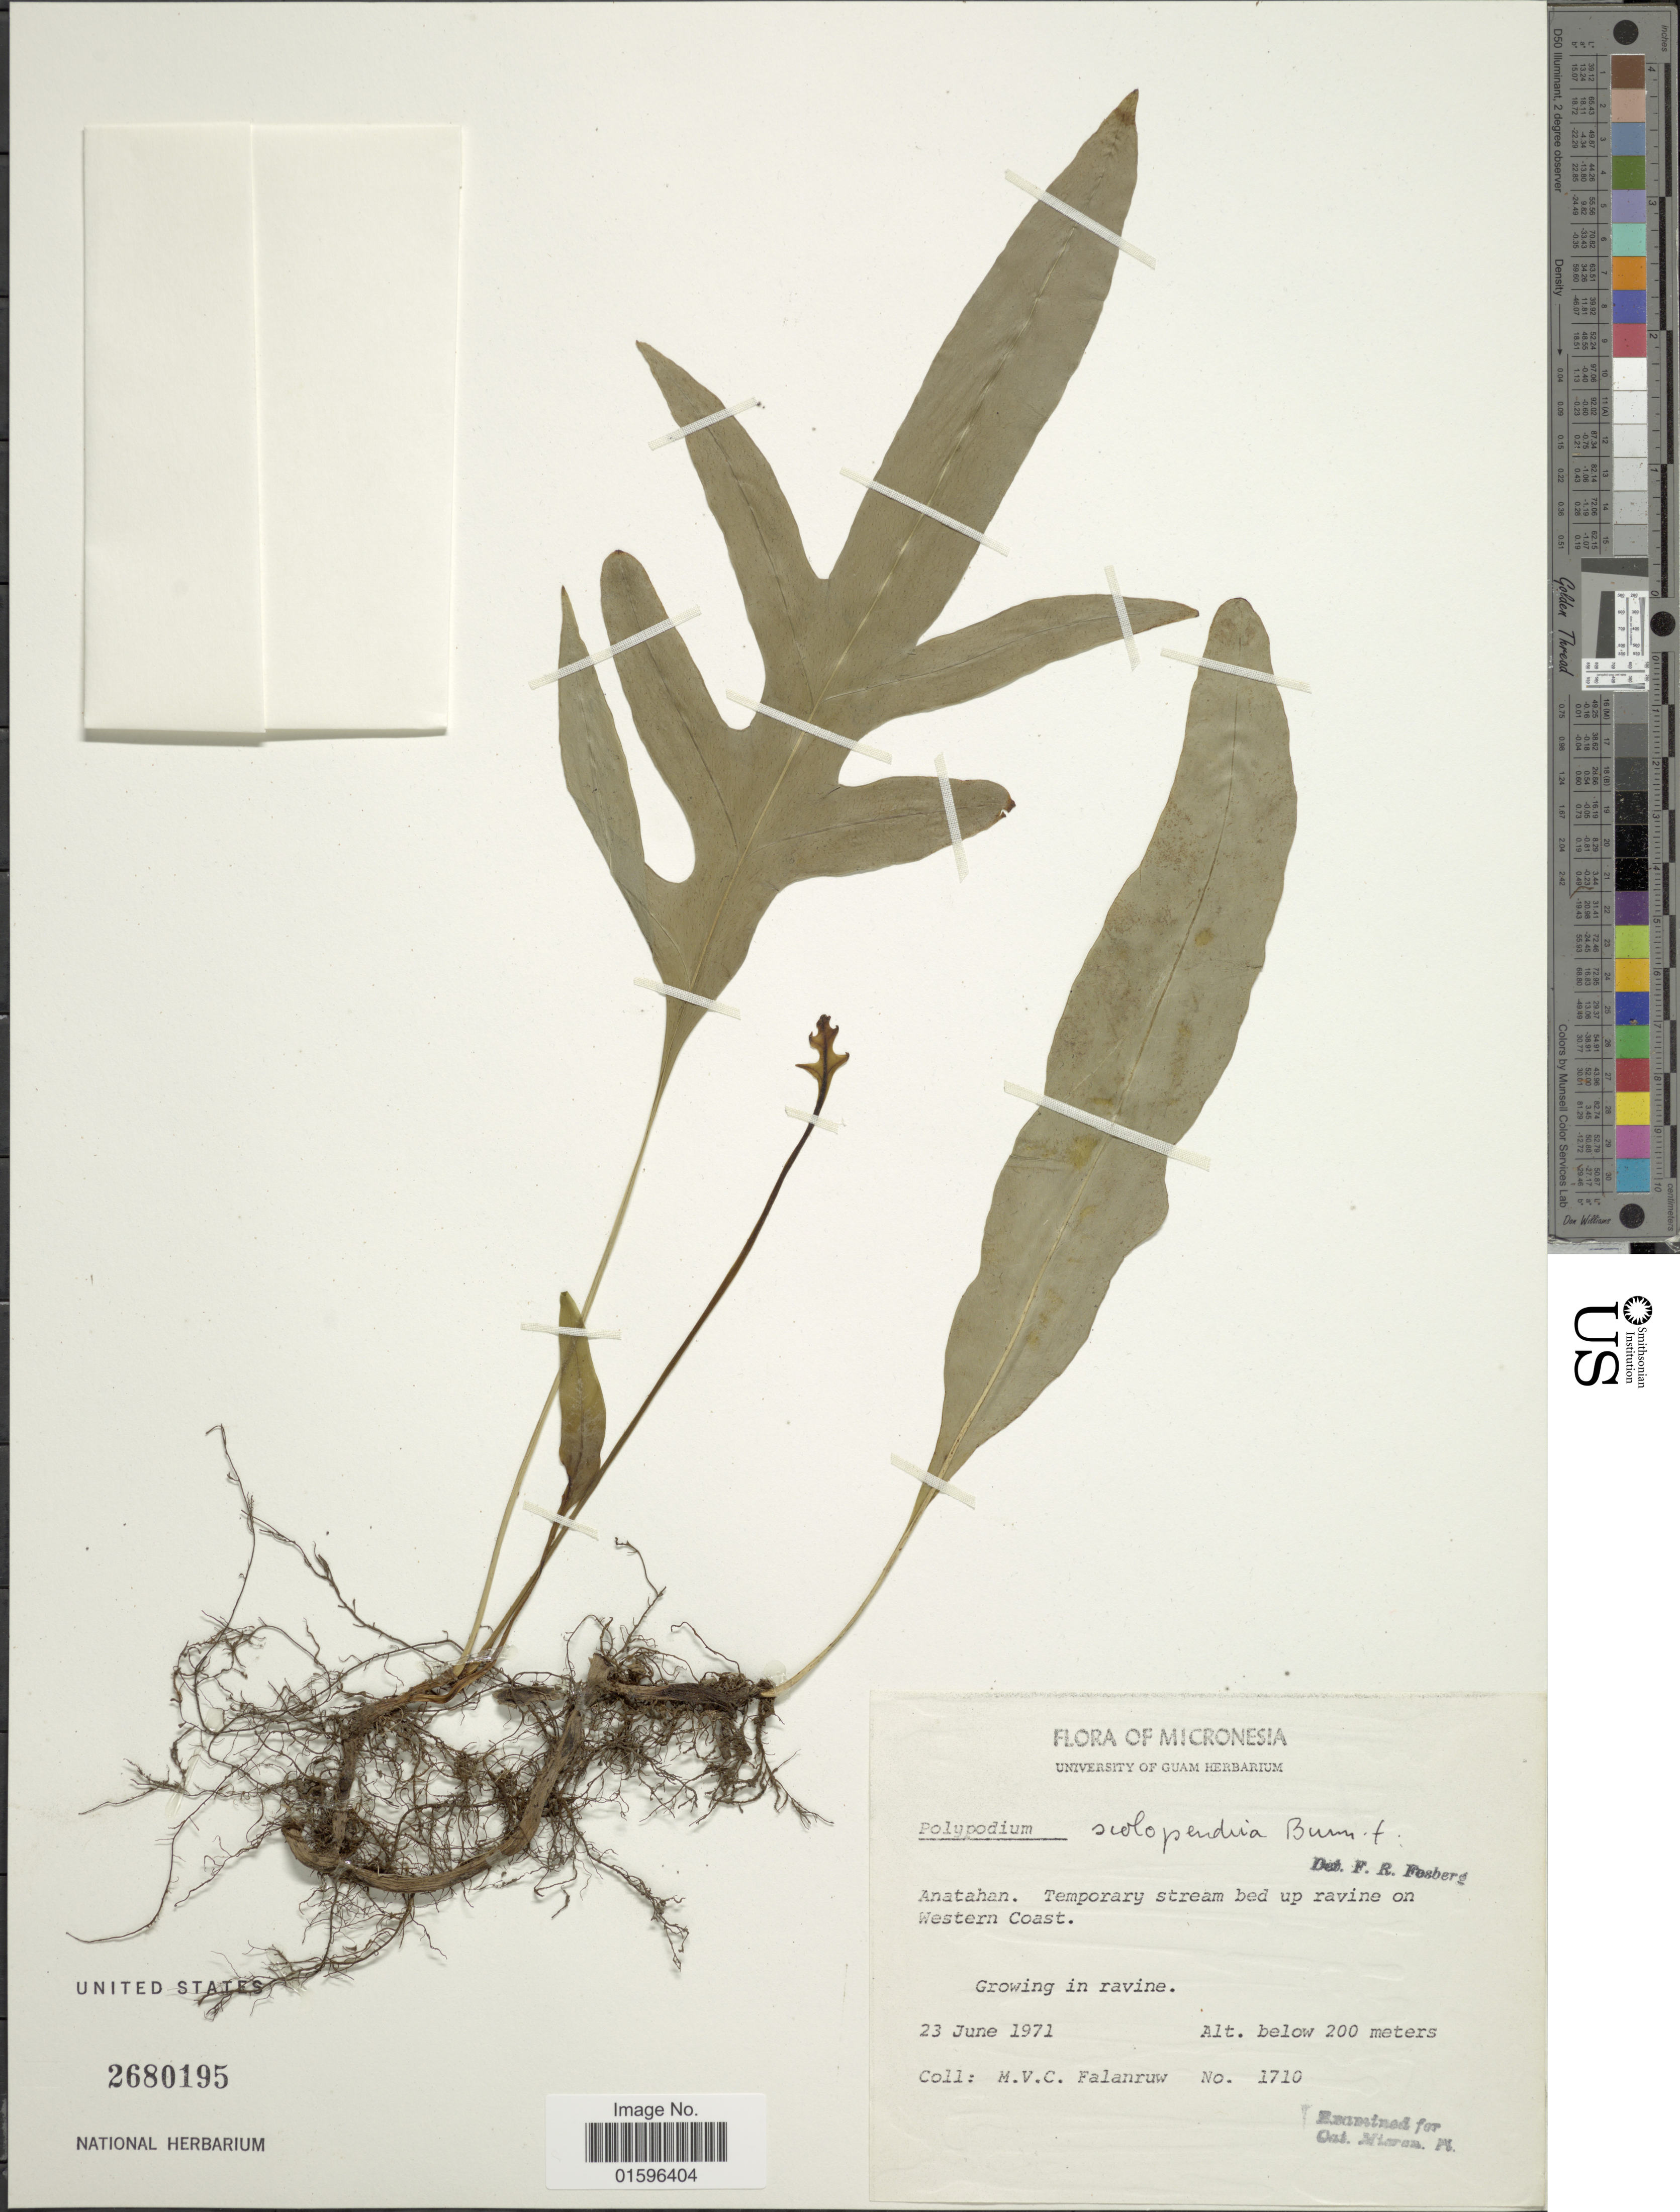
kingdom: Plantae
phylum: Tracheophyta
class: Polypodiopsida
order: Polypodiales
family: Polypodiaceae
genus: Polypodium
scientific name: Polypodium scolopendria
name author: Burm. f.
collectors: M. V. Falanruw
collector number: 1710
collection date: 1971-06-23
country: Northern Mariana Islands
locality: Micronesia, Anatahan. Temporary stream bed up ravine on Western Coast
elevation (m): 200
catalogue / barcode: US 2680195